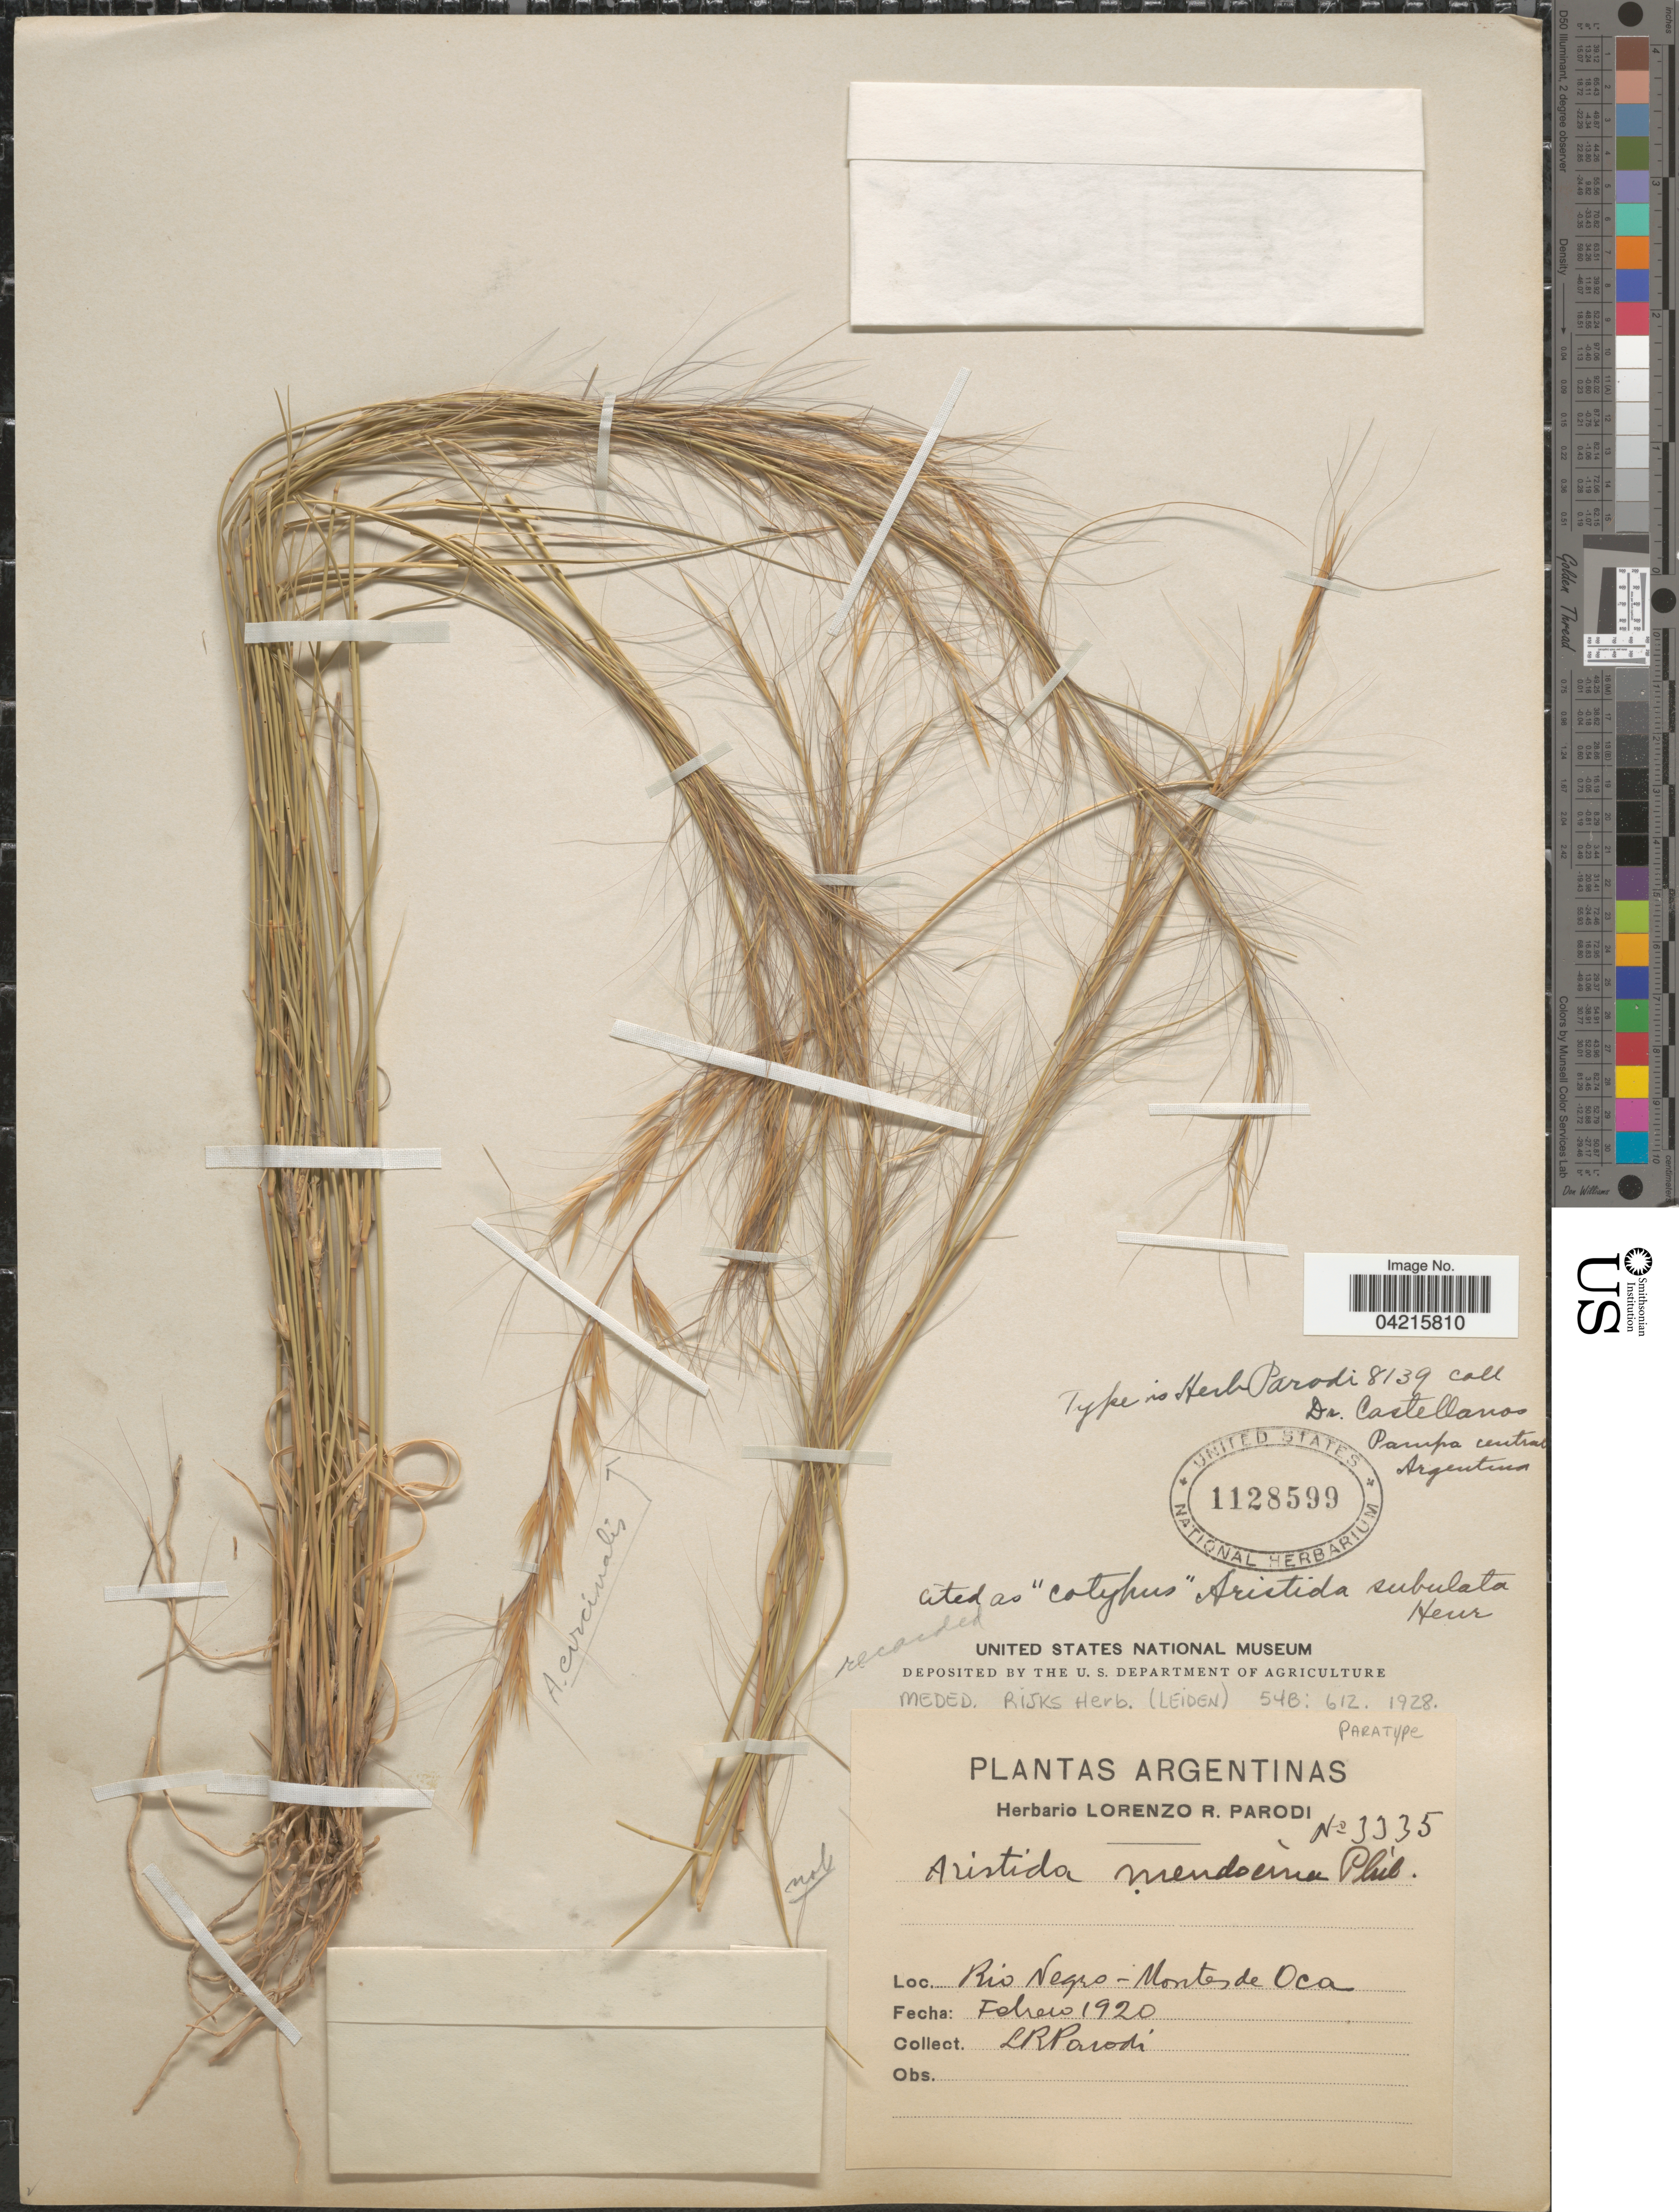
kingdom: Plantae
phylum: Tracheophyta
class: Liliopsida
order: Poales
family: Poaceae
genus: Aristida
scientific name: Aristida subulata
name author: Henr.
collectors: L. R. Parodi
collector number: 3335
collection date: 1920-02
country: Argentina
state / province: Rio Negro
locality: Montes de Oca.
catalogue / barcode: US 1128599